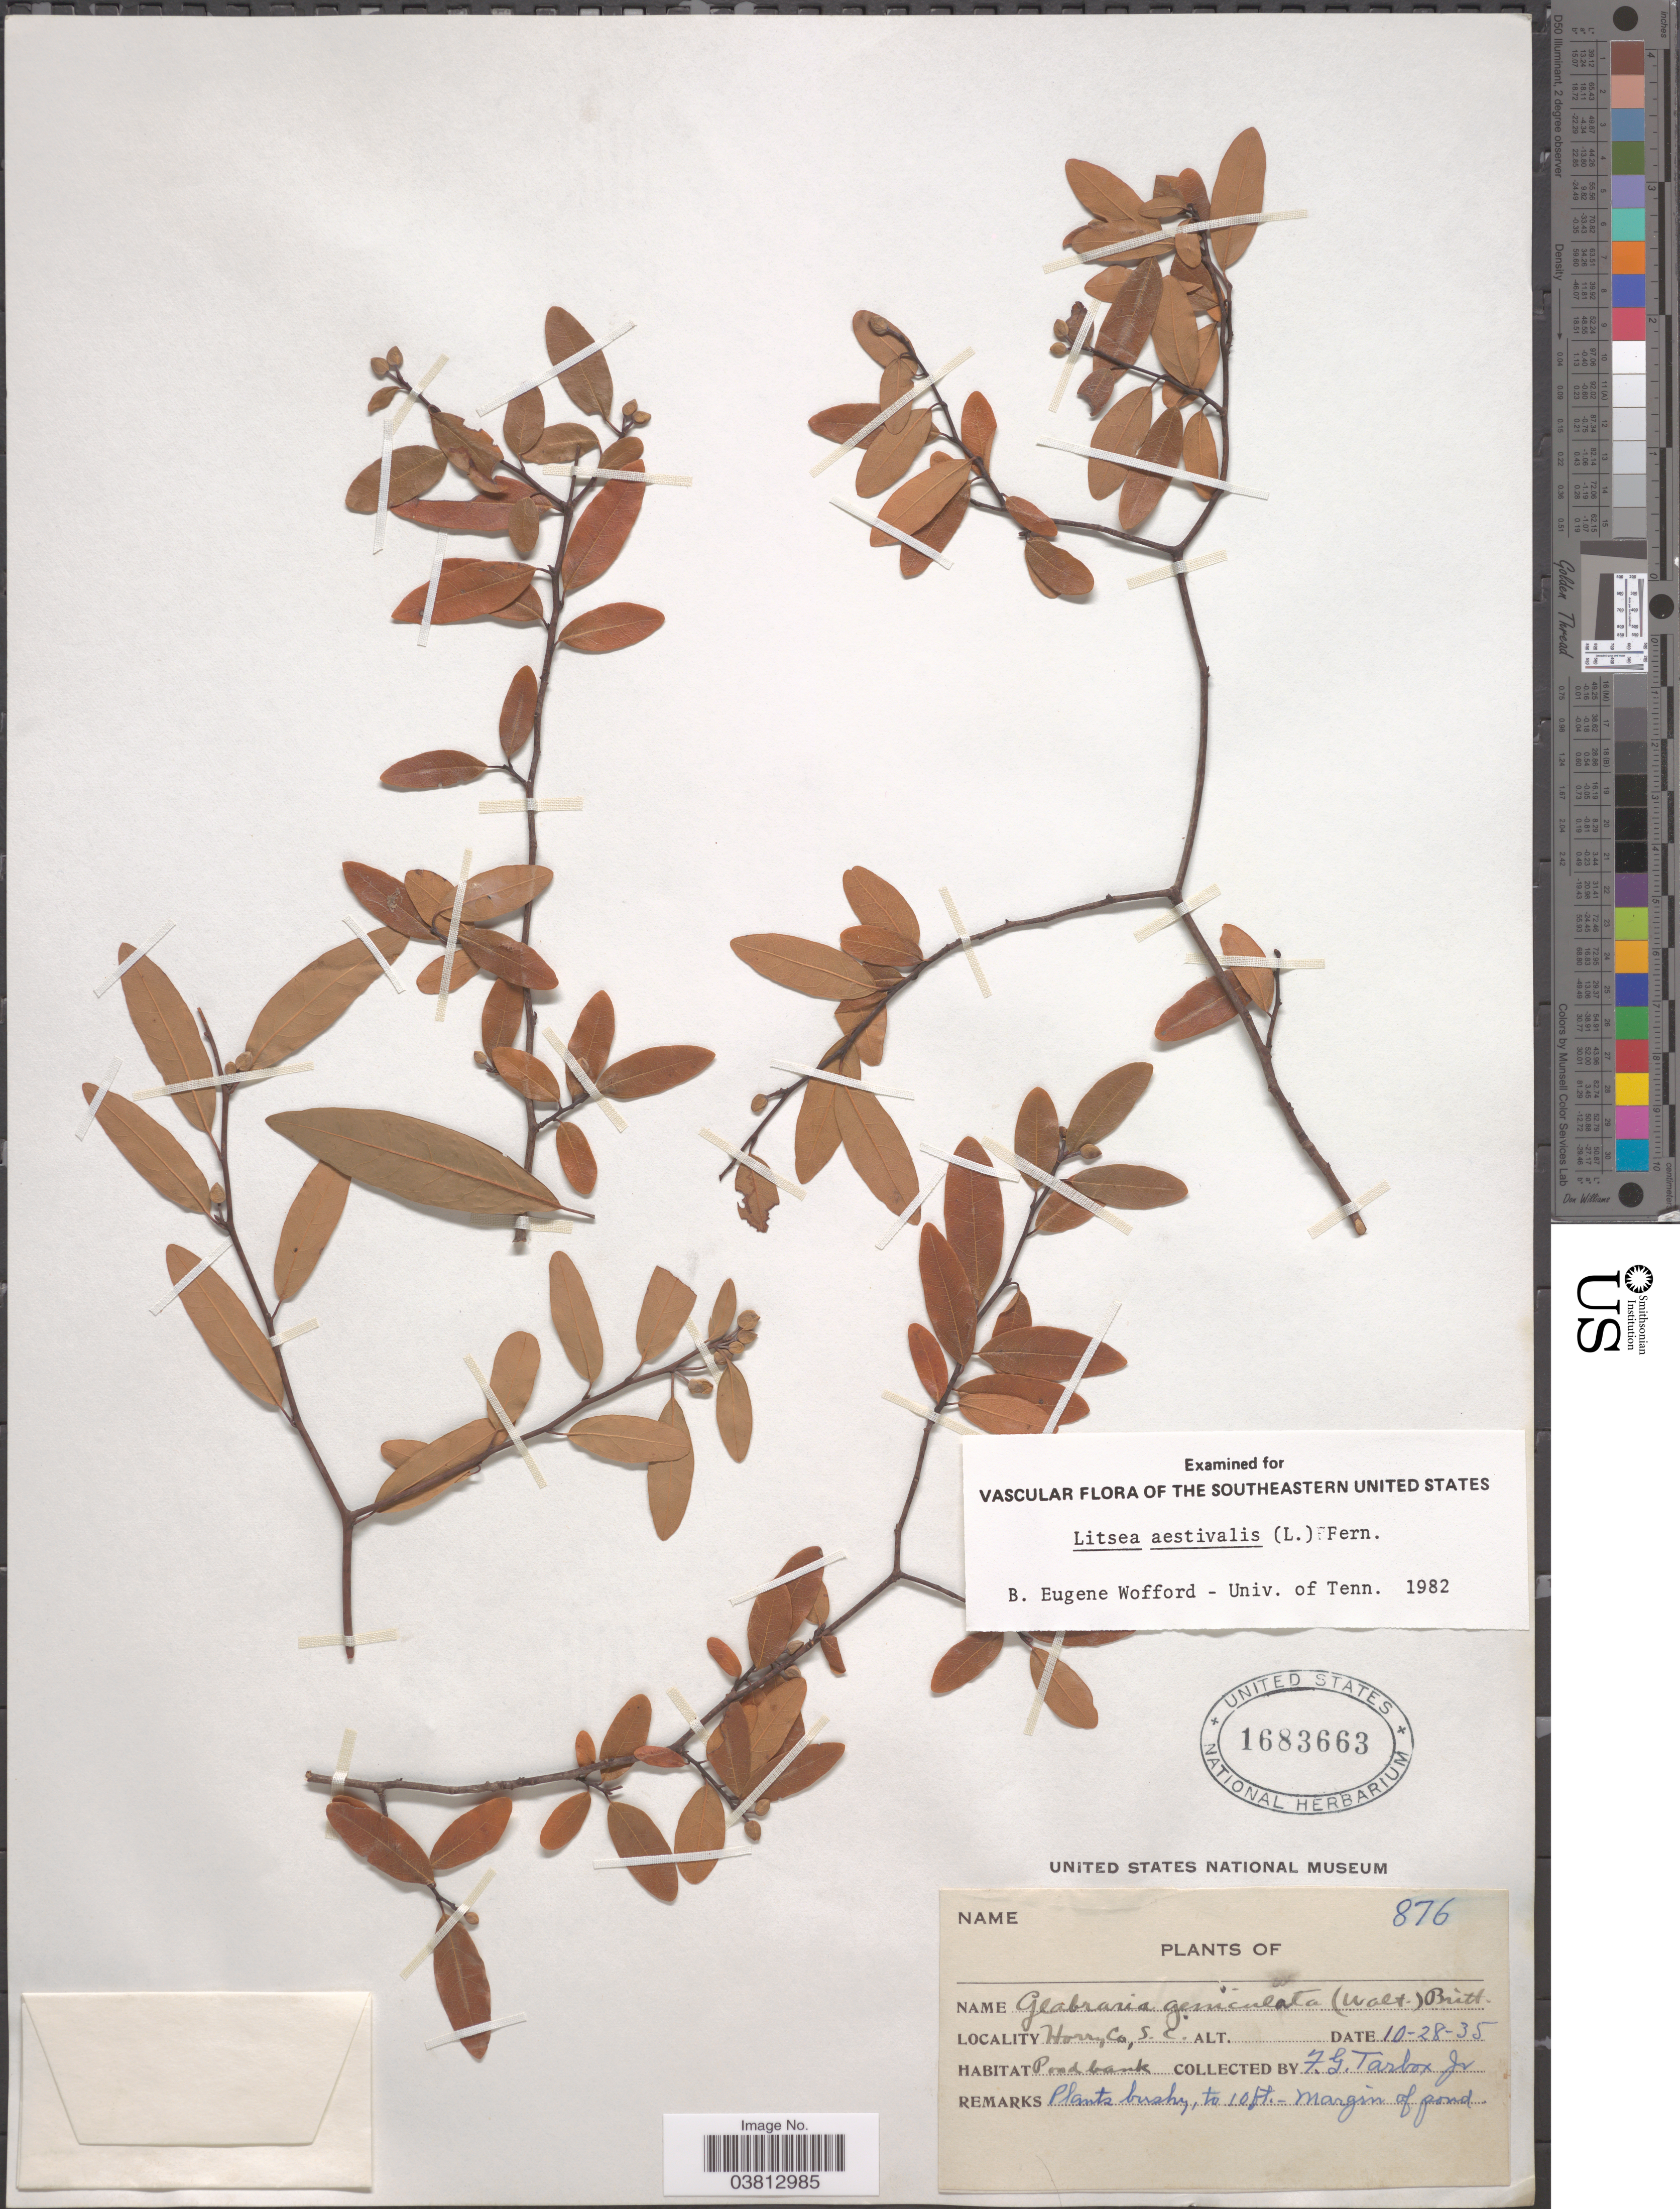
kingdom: Plantae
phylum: Tracheophyta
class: Magnoliopsida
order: Laurales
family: Lauraceae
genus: Litsea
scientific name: Litsea aestivalis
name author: (L.) Fernald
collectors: F. Tarbox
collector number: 876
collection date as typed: Transcribed d/m/y: 28/10/35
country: United States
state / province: South Carolina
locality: Horry Co. Pond bank.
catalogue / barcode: US 1683663